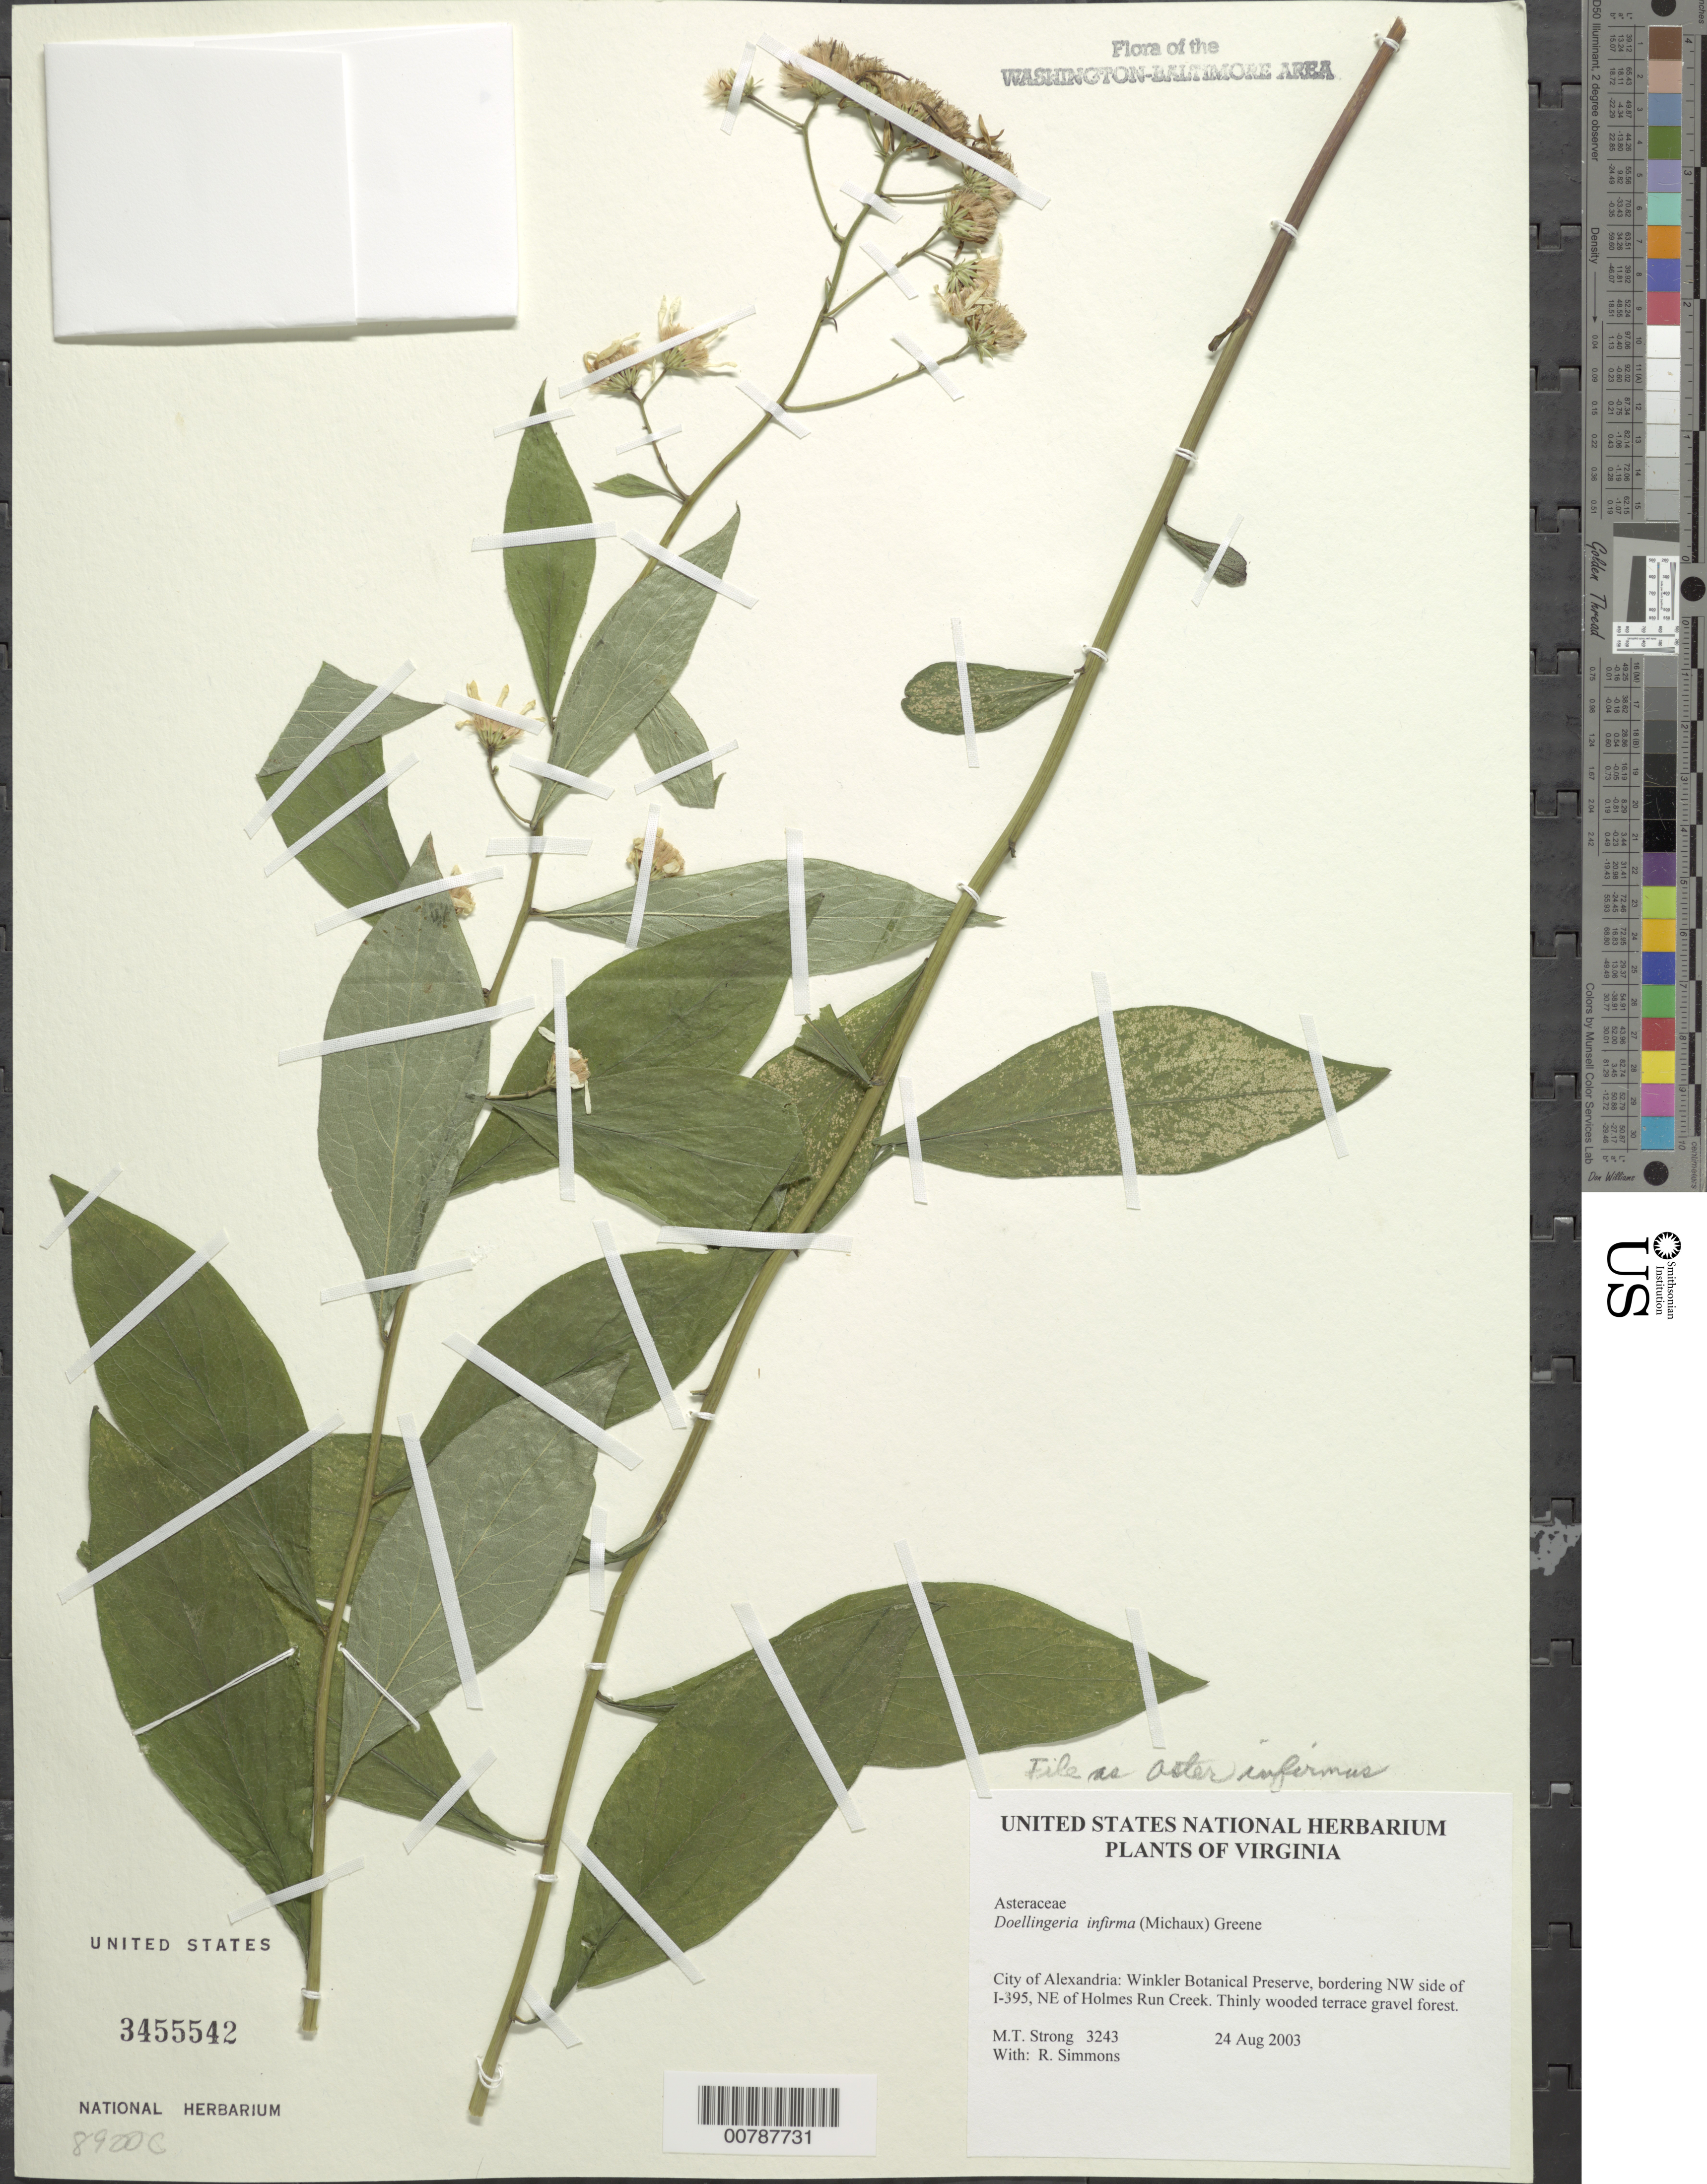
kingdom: Plantae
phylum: Tracheophyta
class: Magnoliopsida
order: Asterales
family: Asteraceae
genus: Doellingeria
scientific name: Doellingeria infirma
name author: (Michx.) Greene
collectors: M. T. Strong & R. Simmons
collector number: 3243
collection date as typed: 24 Aug 2003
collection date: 2003-08-24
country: United States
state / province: Virginia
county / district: City of Alexandria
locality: Winkler Botanical Preserve, bordering NW side of I-395, NE of Holmes Run Creek.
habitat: Thinly wooded terrace gravel forest.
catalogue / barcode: US 3455542